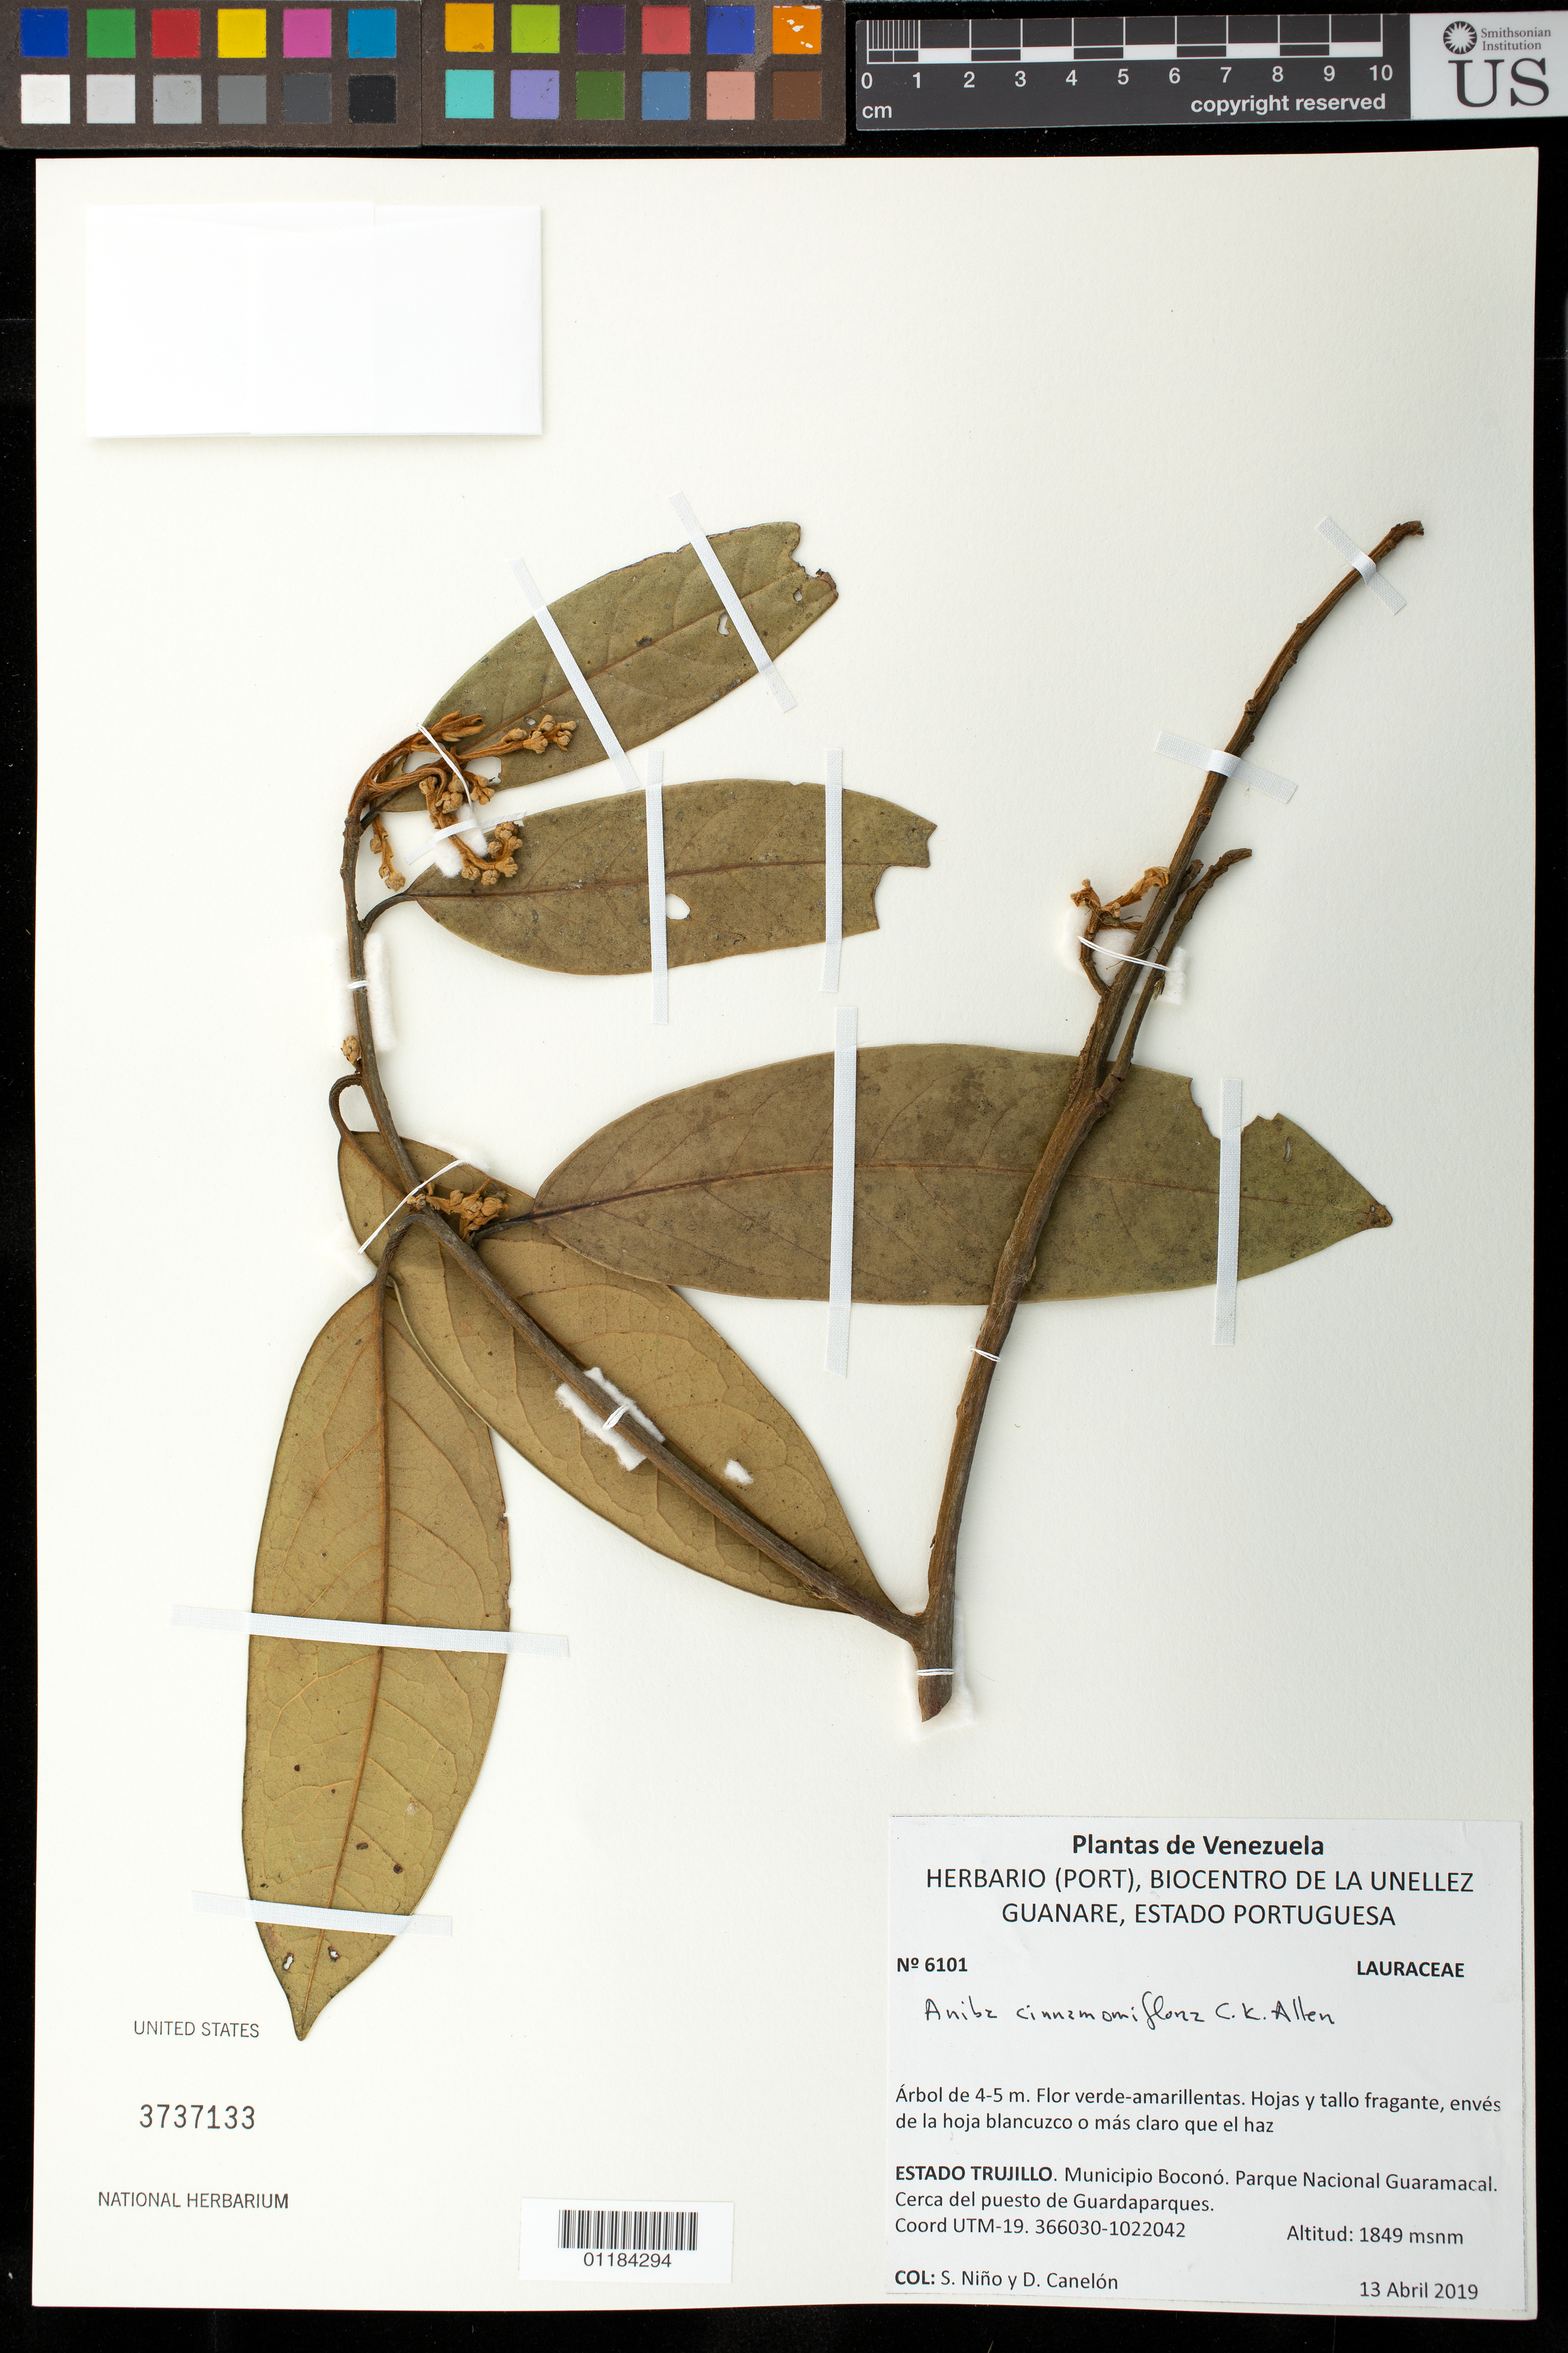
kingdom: Plantae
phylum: Tracheophyta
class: Magnoliopsida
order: Laurales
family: Lauraceae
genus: Aniba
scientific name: Aniba cinnamomiflora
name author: C.K. Allen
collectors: S. M. Niño & D. Canelón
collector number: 6101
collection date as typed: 13 abril 2018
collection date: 2018-04-13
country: Venezuela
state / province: Trujillo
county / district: Boconó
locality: Parque Nacional Guaramacal. Cerca del puesto de Guardaparques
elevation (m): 1849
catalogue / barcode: US 3737133